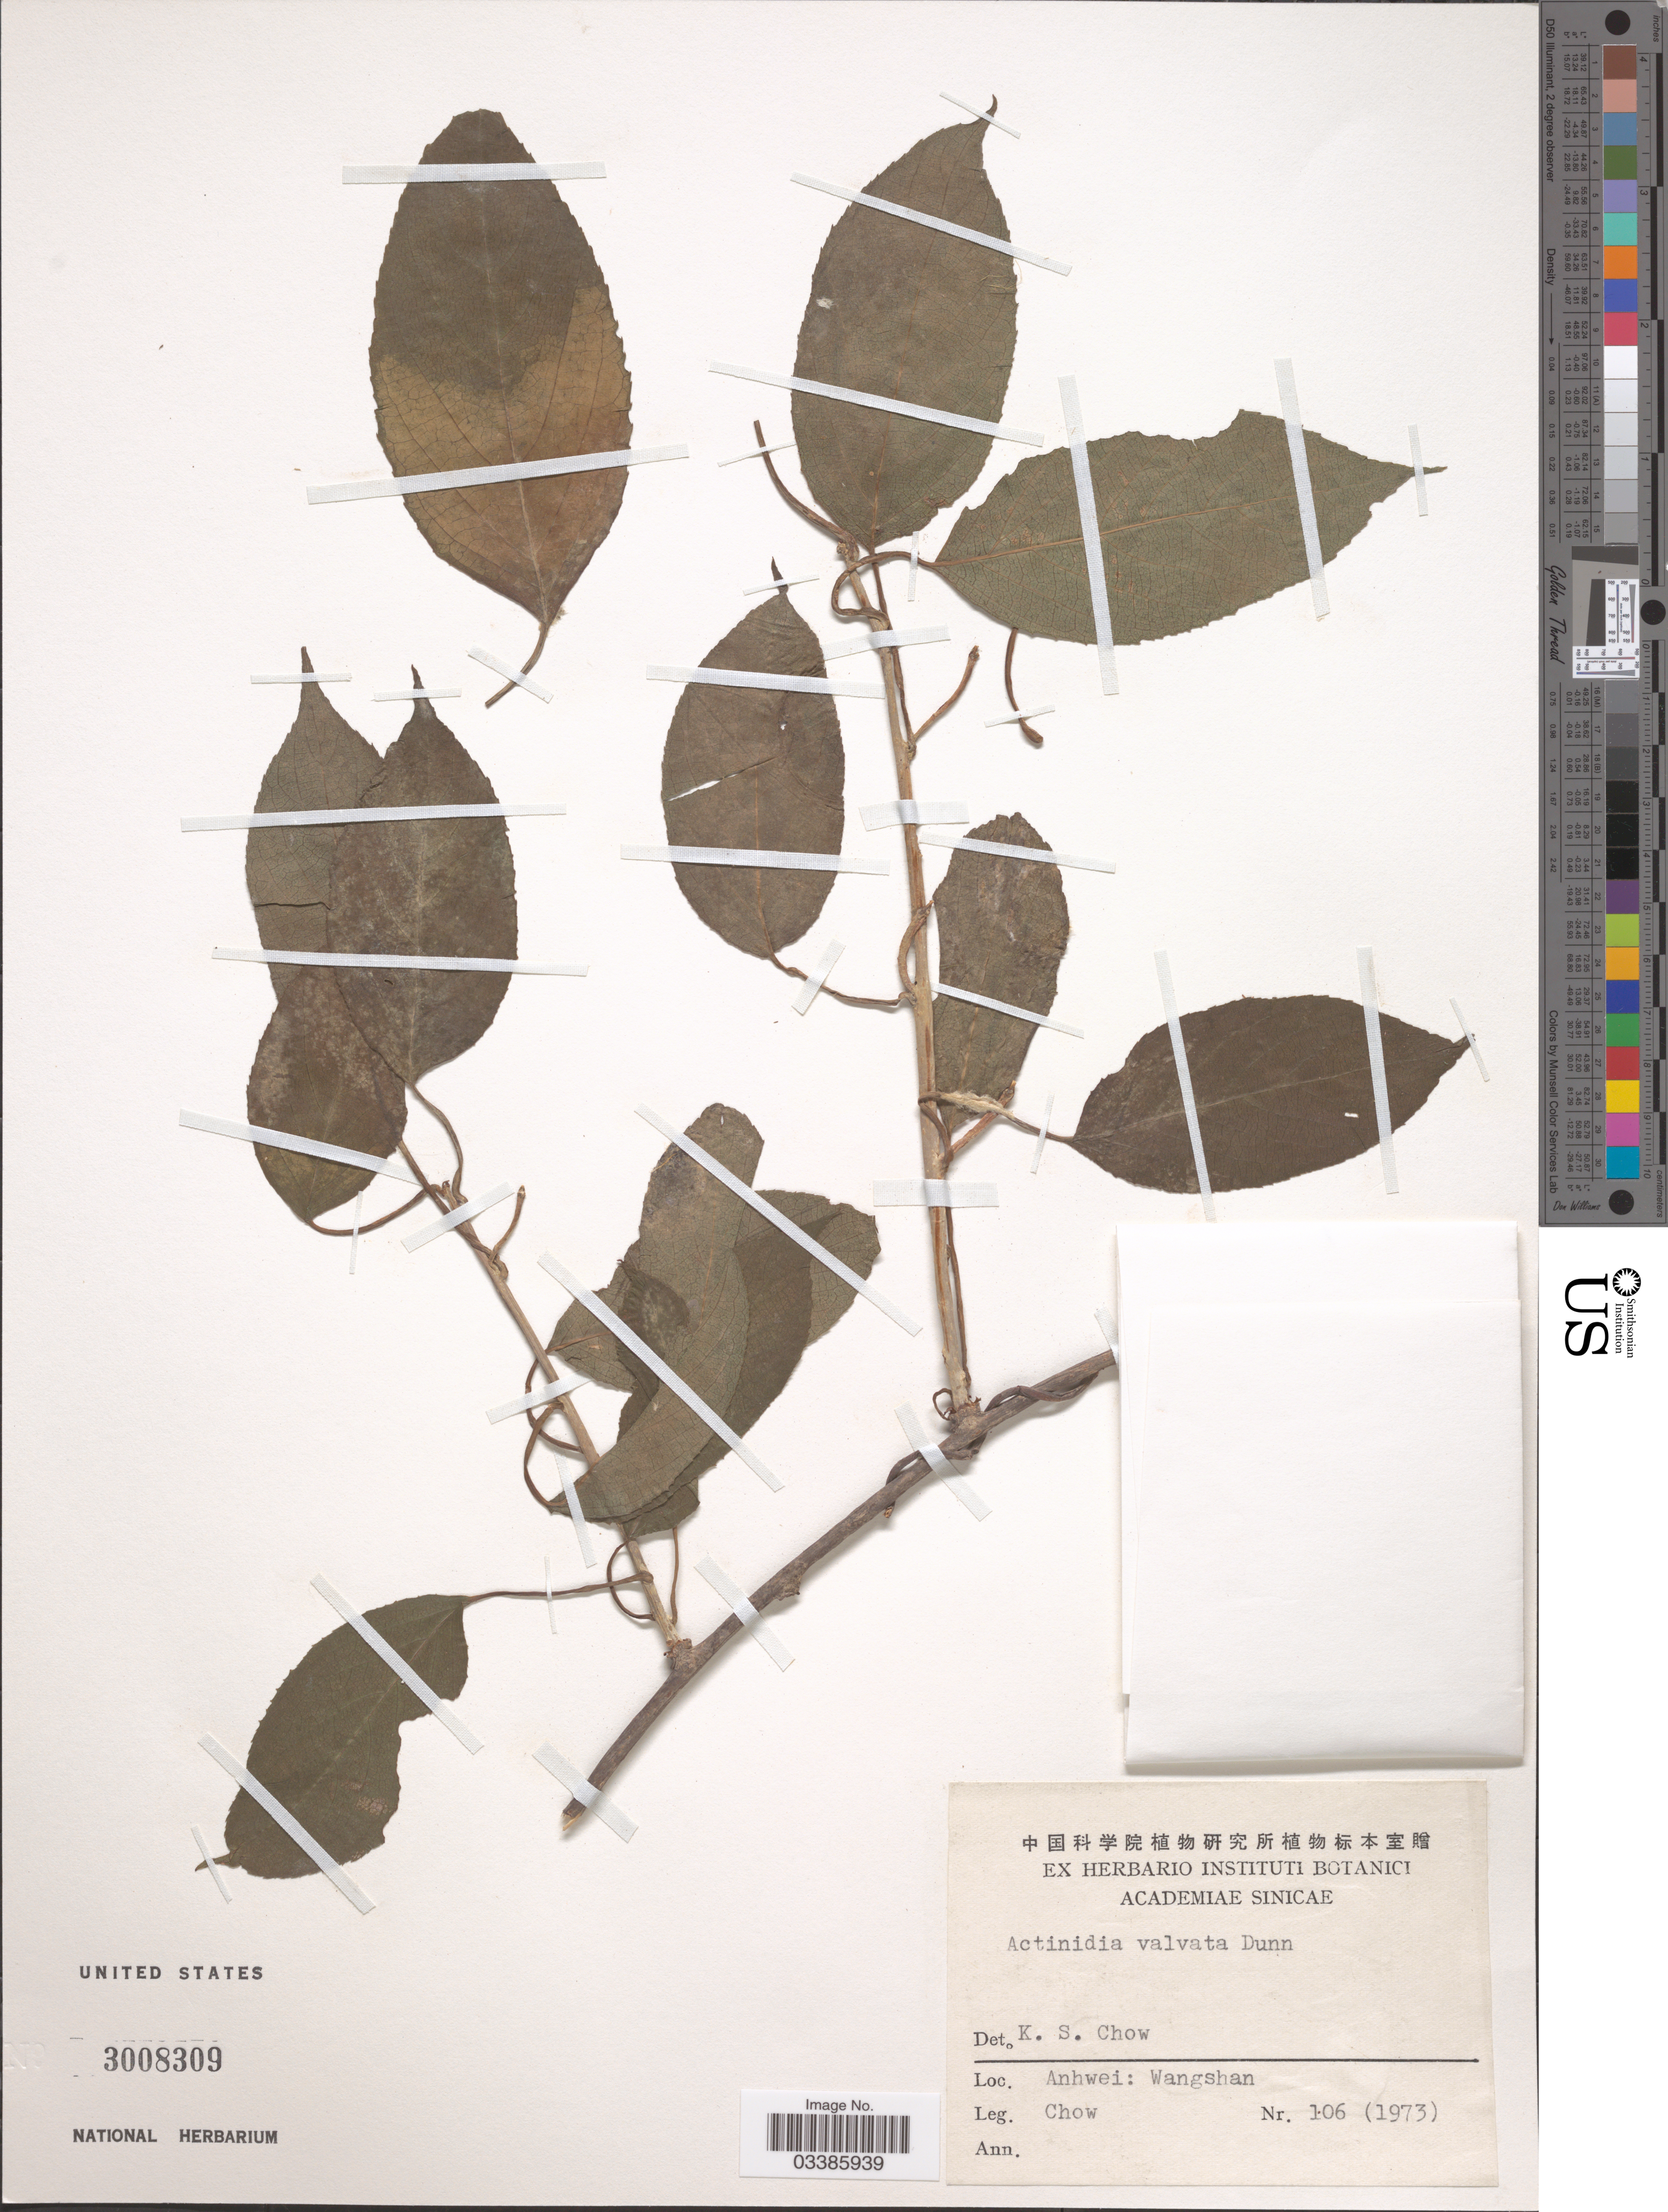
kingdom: Plantae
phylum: Tracheophyta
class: Magnoliopsida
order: Ericales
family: Actinidiaceae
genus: Actinidia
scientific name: Actinidia valvata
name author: Dunn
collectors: Chow, --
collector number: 106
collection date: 1973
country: China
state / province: Anhui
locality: Anhwei: Wangshan.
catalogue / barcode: US 3008309